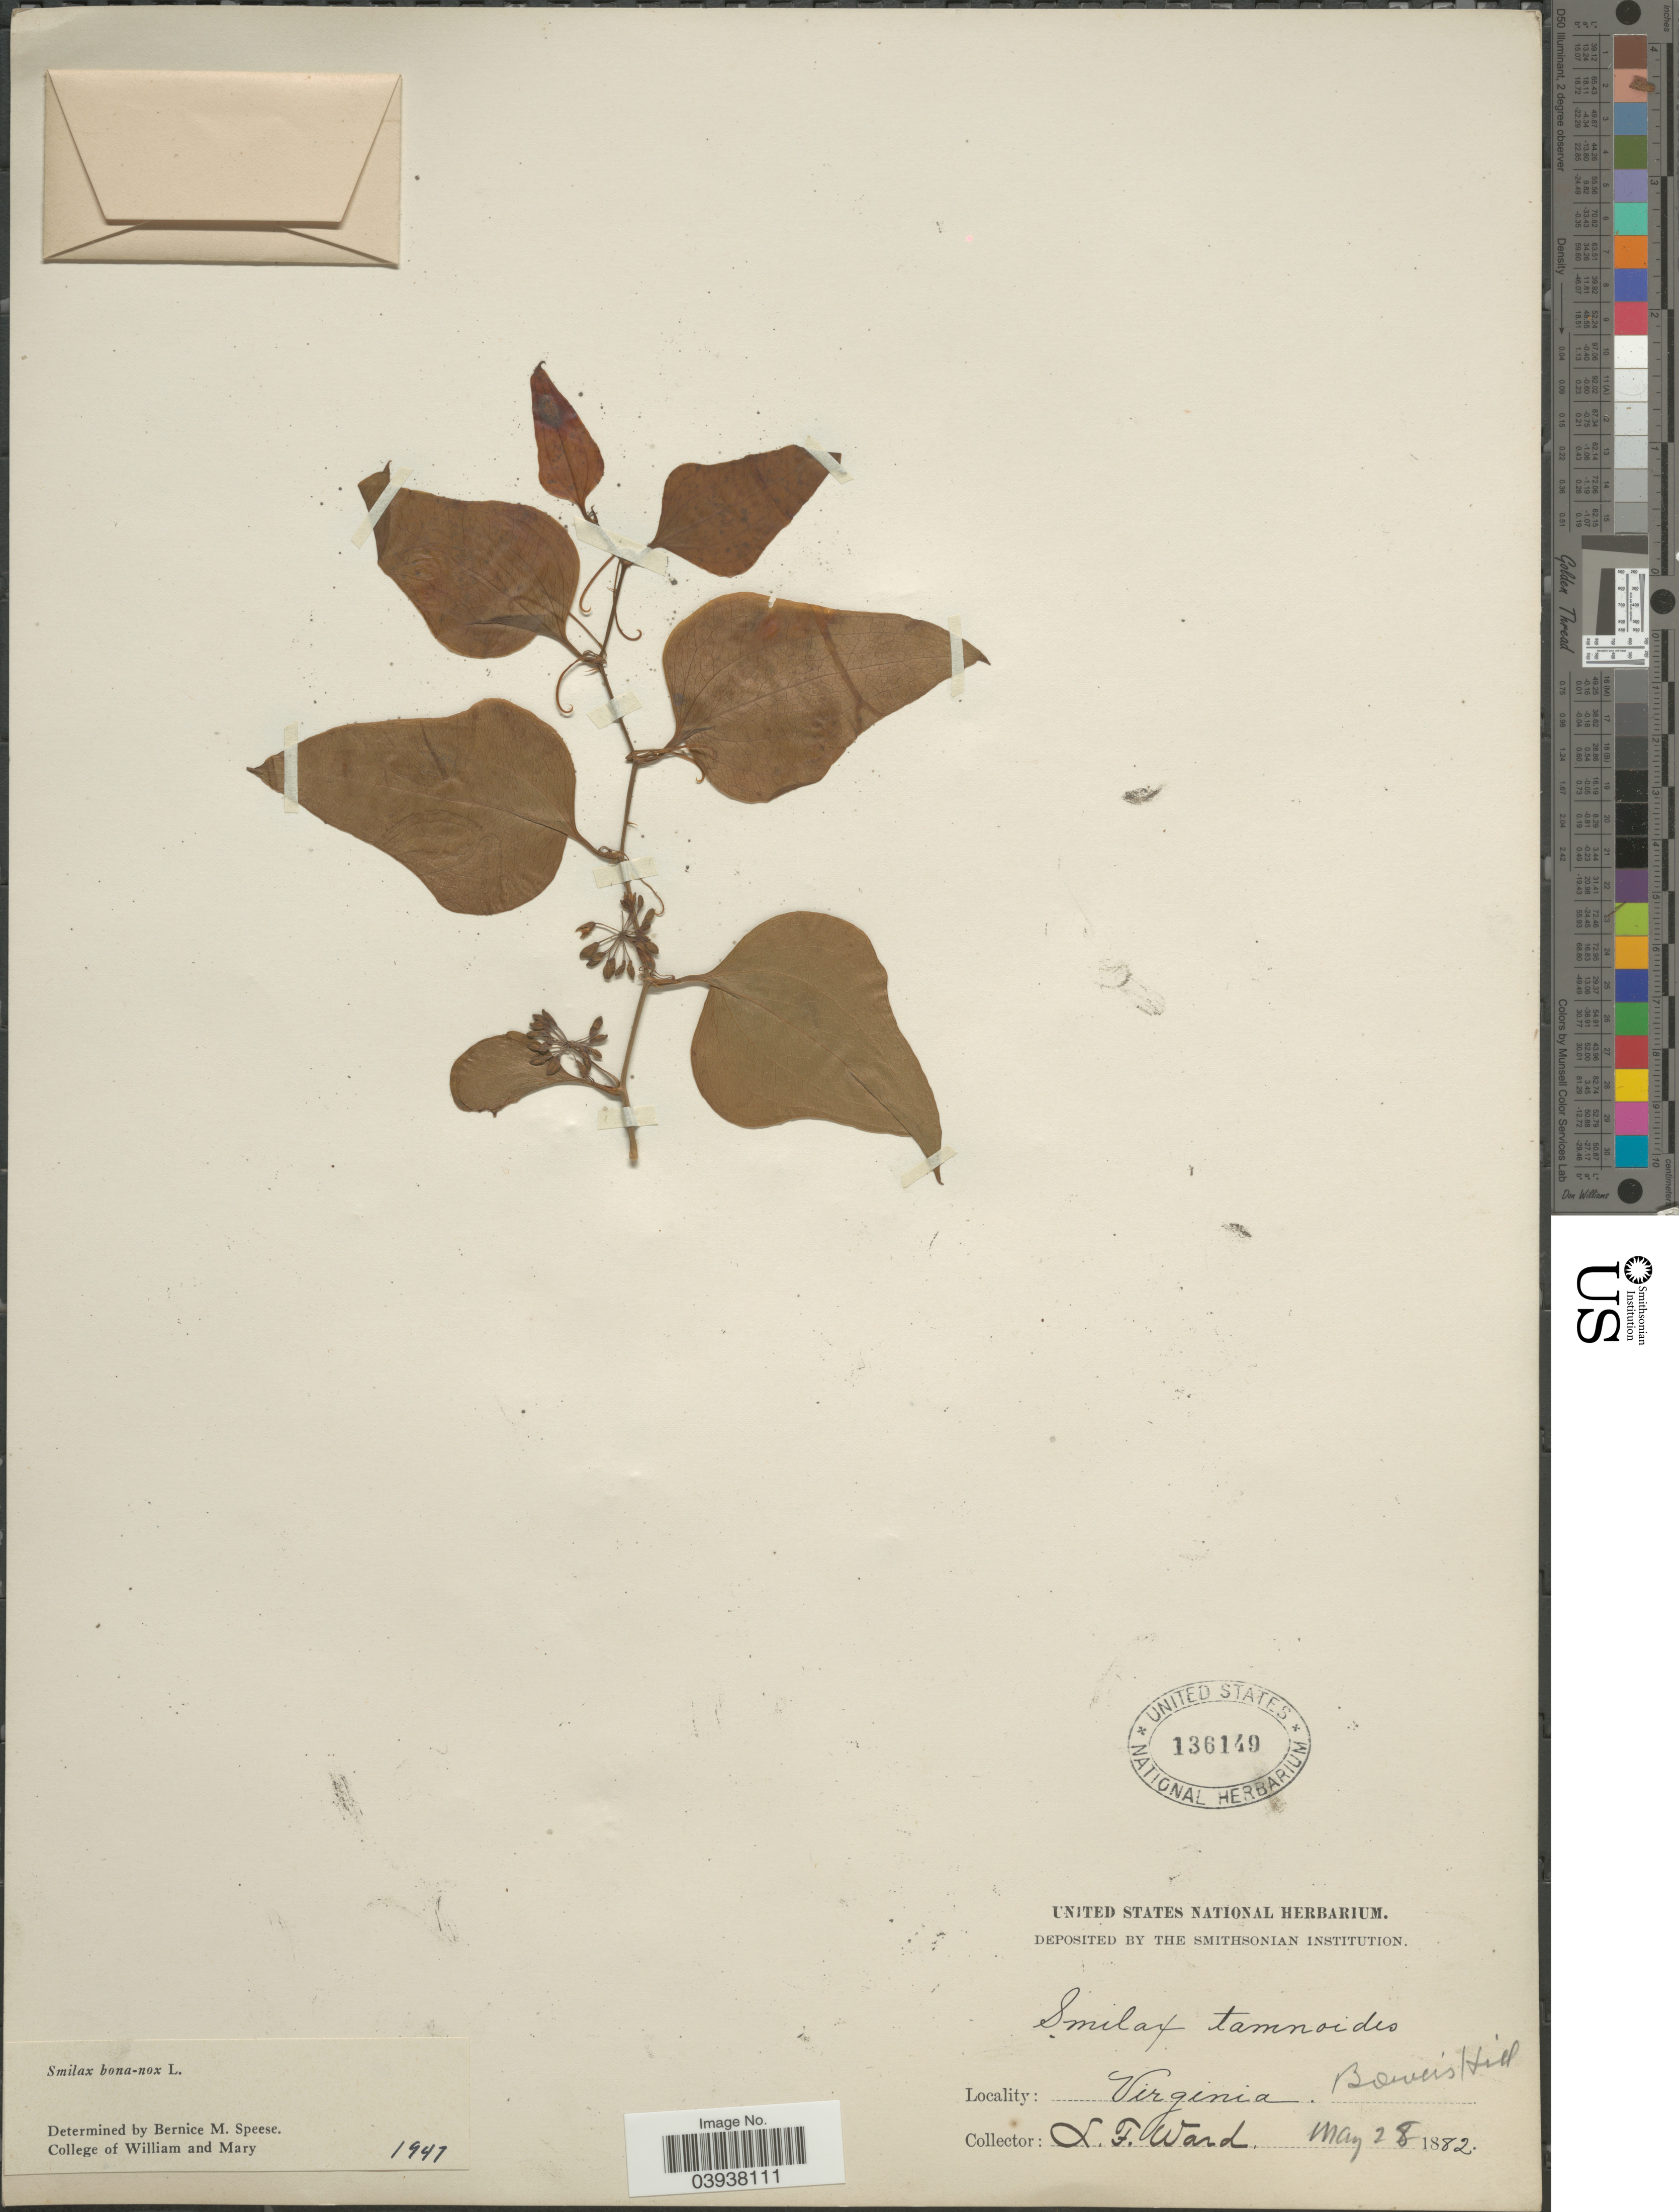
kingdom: Plantae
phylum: Tracheophyta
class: Liliopsida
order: Liliales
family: Smilacaceae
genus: Smilax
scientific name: Smilax bona-nox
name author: L.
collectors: L. Ward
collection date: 1882-05-28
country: United States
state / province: Virginia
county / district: City of Chesapeake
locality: Bower's Hill.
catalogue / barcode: US 136149